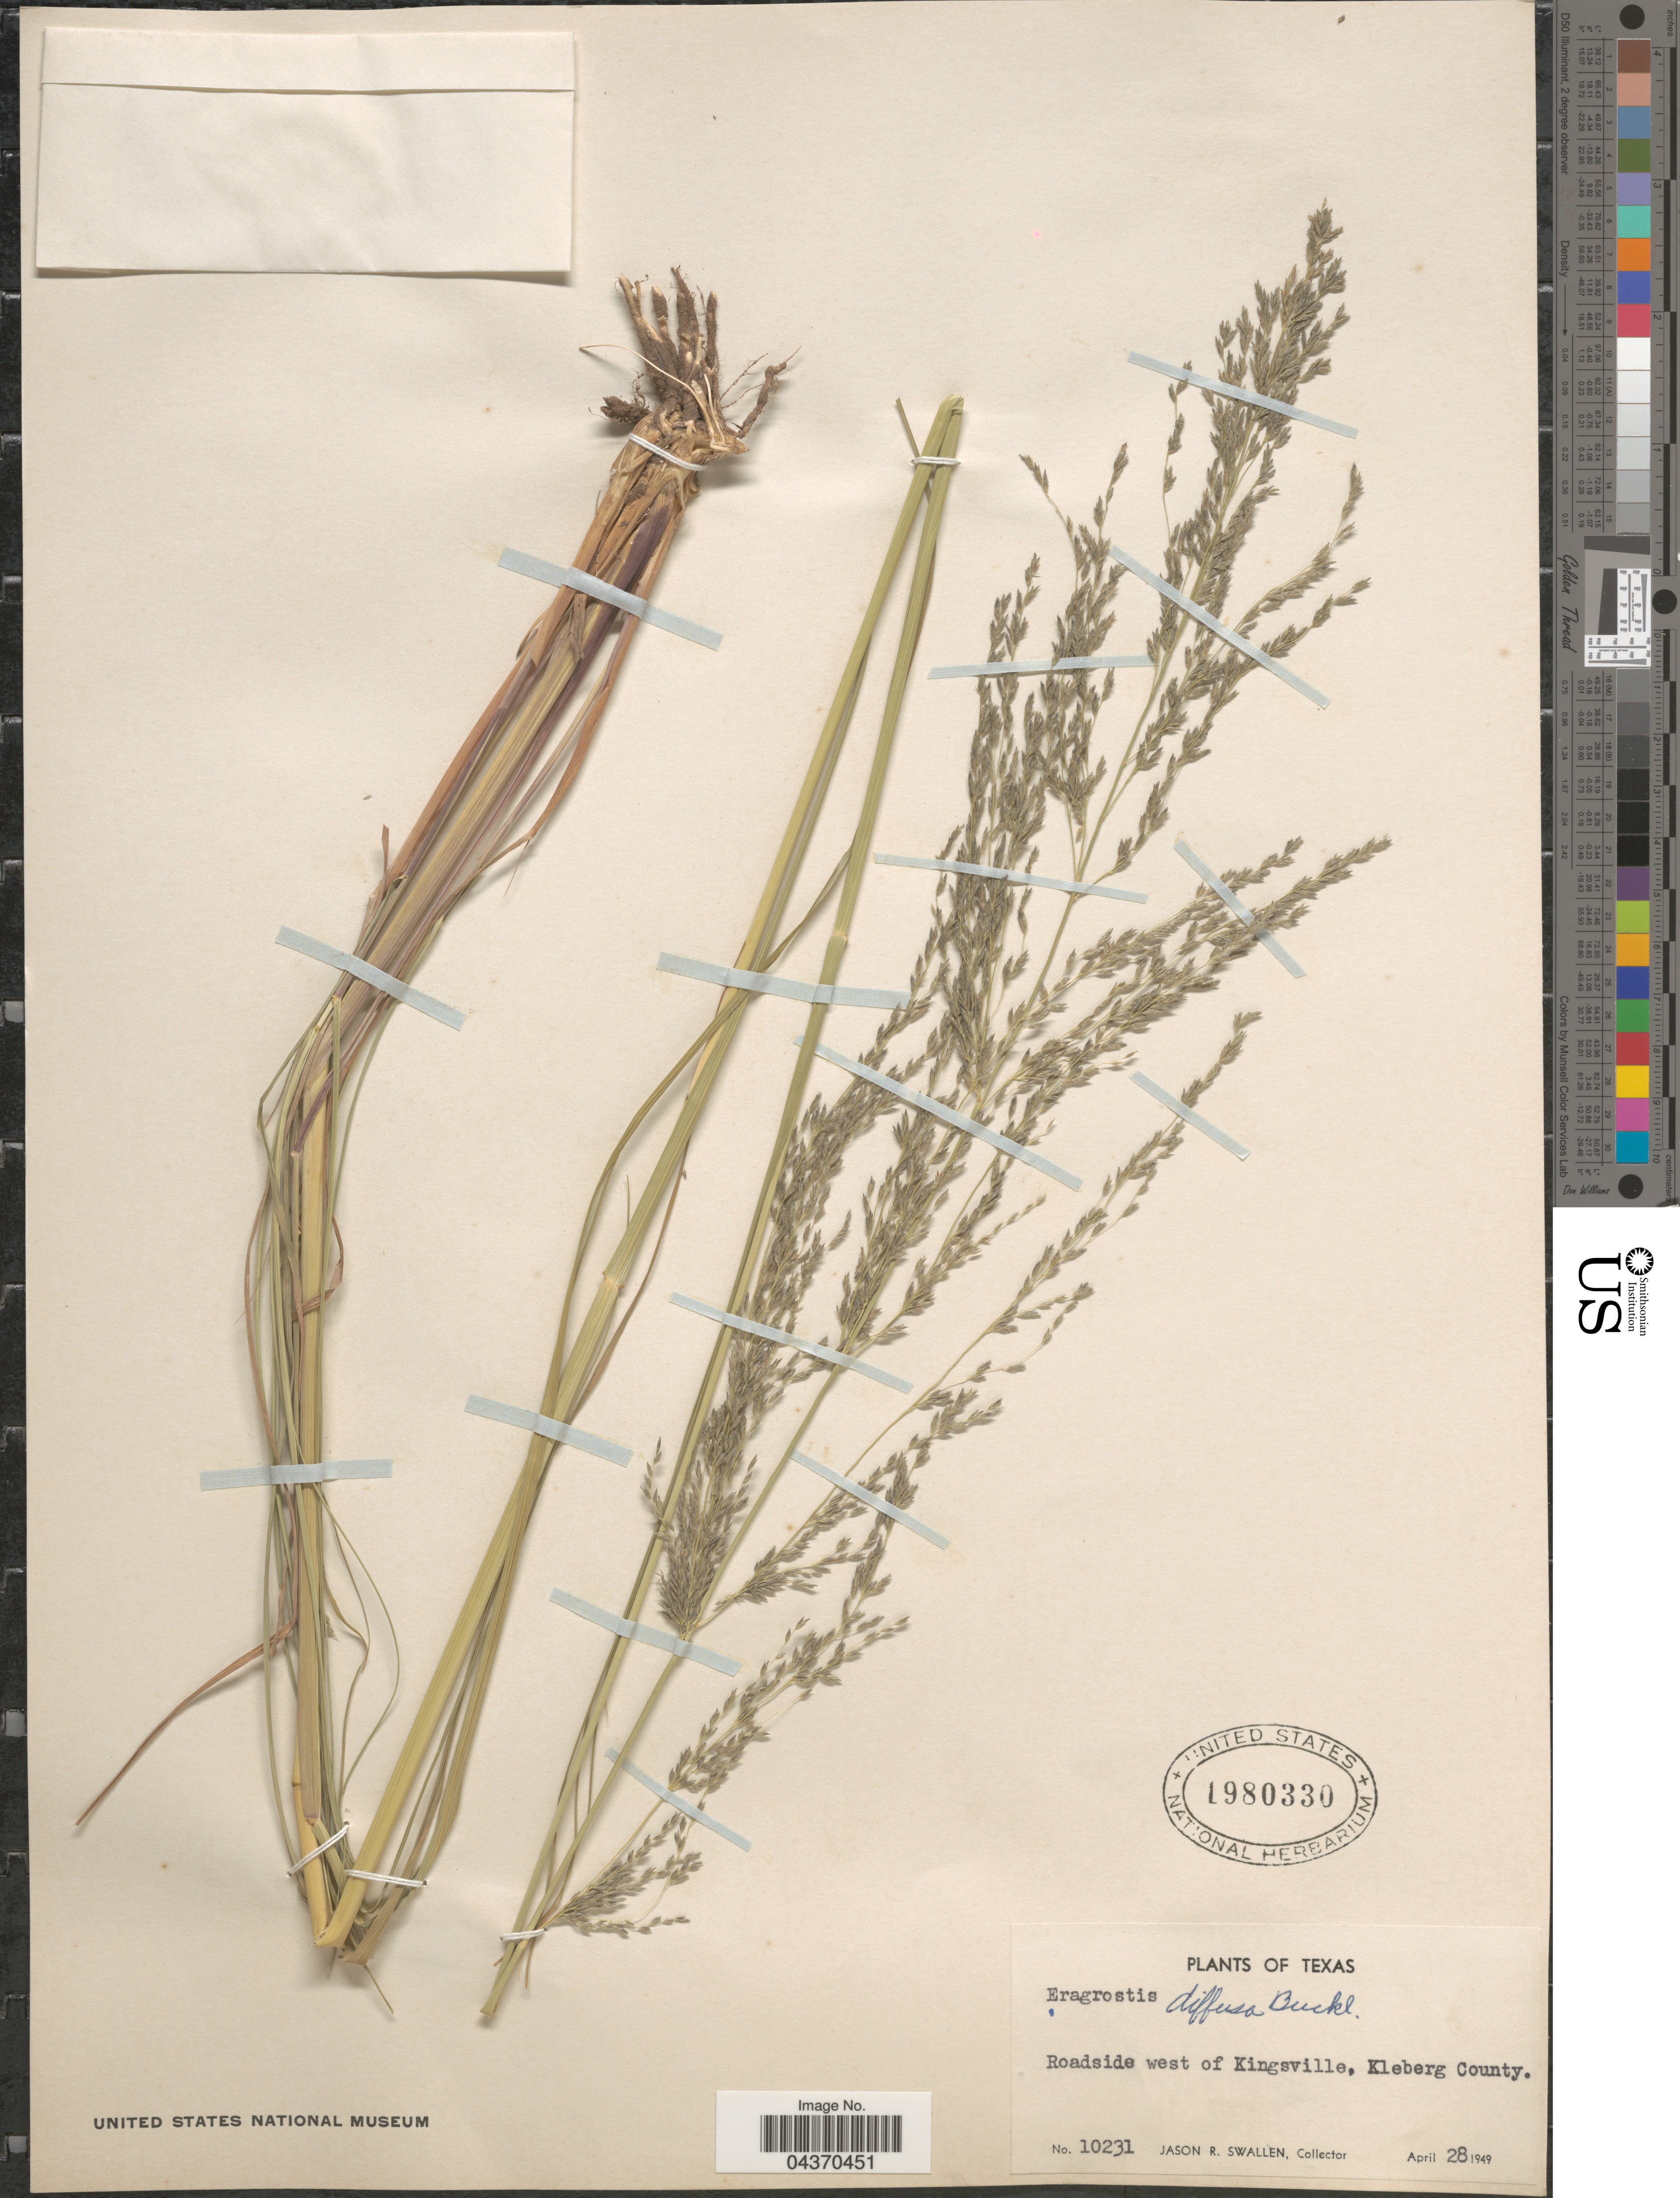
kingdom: Plantae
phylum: Tracheophyta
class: Liliopsida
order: Poales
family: Poaceae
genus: Eragrostis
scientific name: Eragrostis pectinacea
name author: (Michx.) Nees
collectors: J. R. Swallen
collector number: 10231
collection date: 1949-04-28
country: United States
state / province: Texas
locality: Roadside west of Kingsville, Kleberg County.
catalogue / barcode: US 1980330